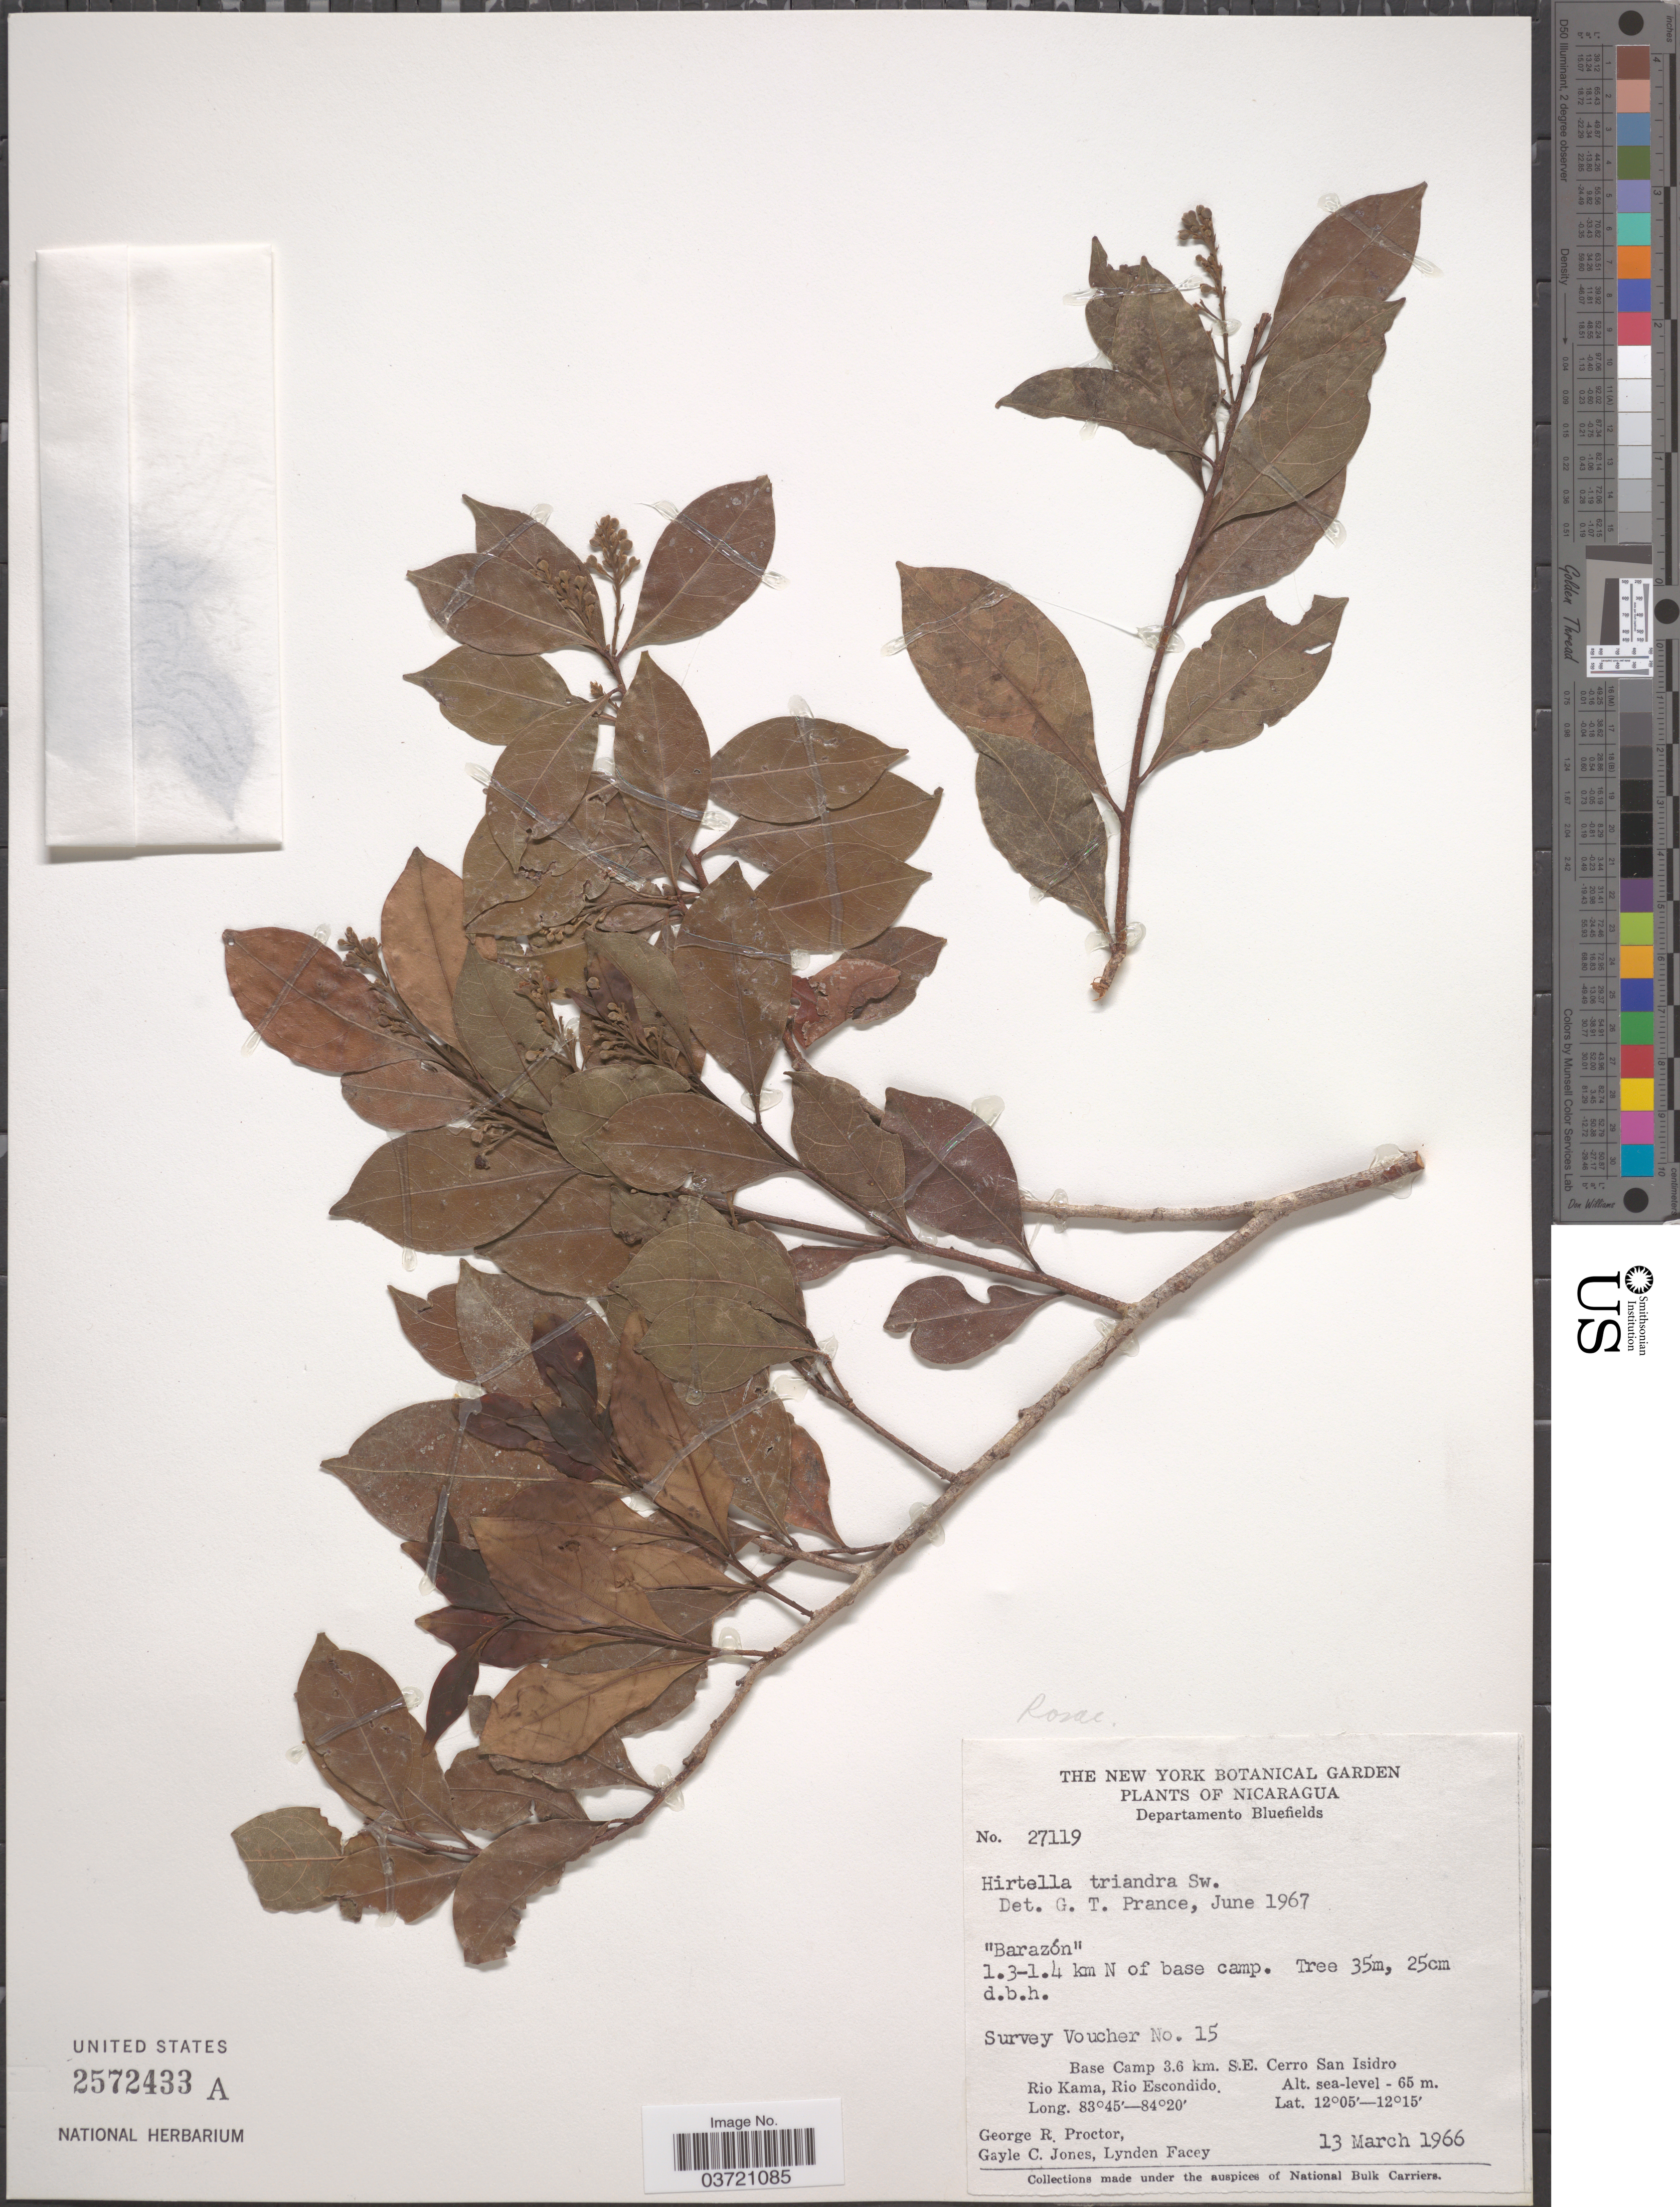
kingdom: Plantae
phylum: Tracheophyta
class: Magnoliopsida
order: Malpighiales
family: Chrysobalanaceae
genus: Hirtella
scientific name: Hirtella triandra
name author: Sw.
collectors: G. R. Proctor, G. C. Jones & L. Facey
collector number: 27119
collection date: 1966-03-13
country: Nicaragua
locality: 1.3-1.4 km N of base camp. Base Camp 3.6 km. S. E. Cerro San Isidro. Rio Kama, Rio Escondido.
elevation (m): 0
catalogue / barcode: US 2572433A